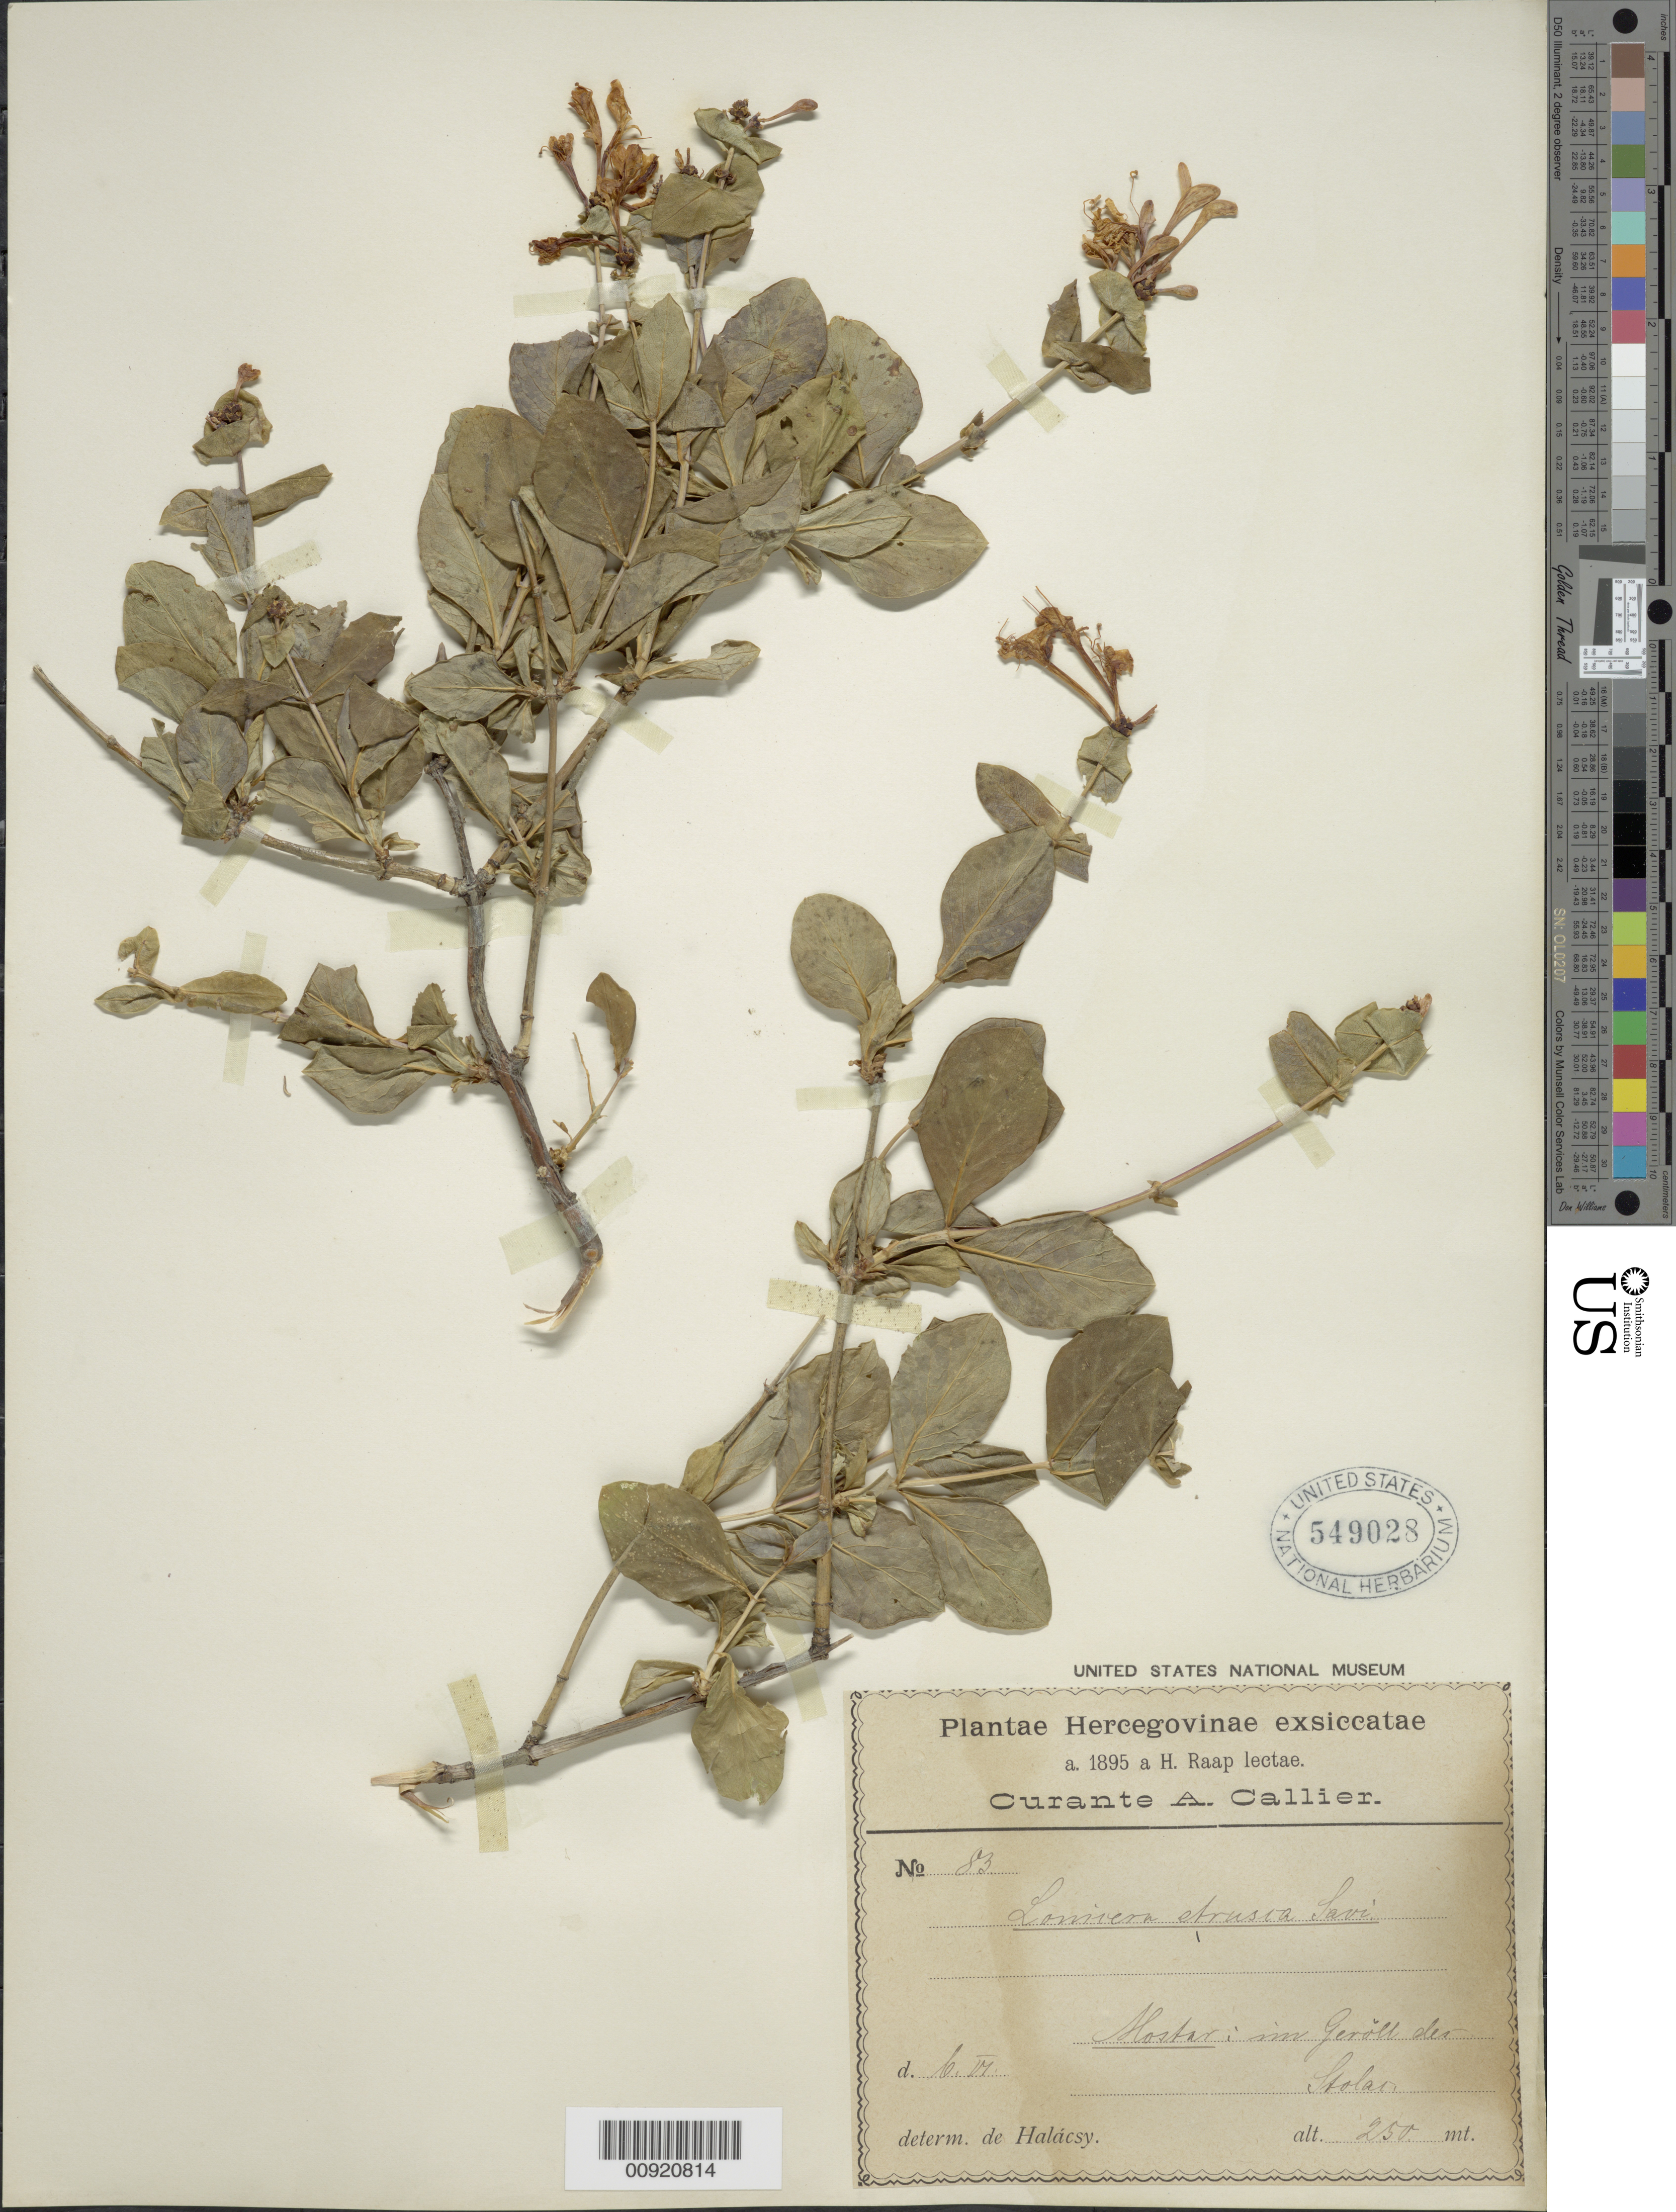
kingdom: Plantae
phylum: Tracheophyta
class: Magnoliopsida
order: Dipsacales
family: Caprifoliaceae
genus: Lonicera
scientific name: Lonicera etrusca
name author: Santi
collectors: H. Raap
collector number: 83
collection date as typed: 14 Jun 1895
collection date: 1895-06-14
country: Bosnia and Herzegovina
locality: Moshar: im Geroll ales []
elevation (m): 250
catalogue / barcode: US 549028